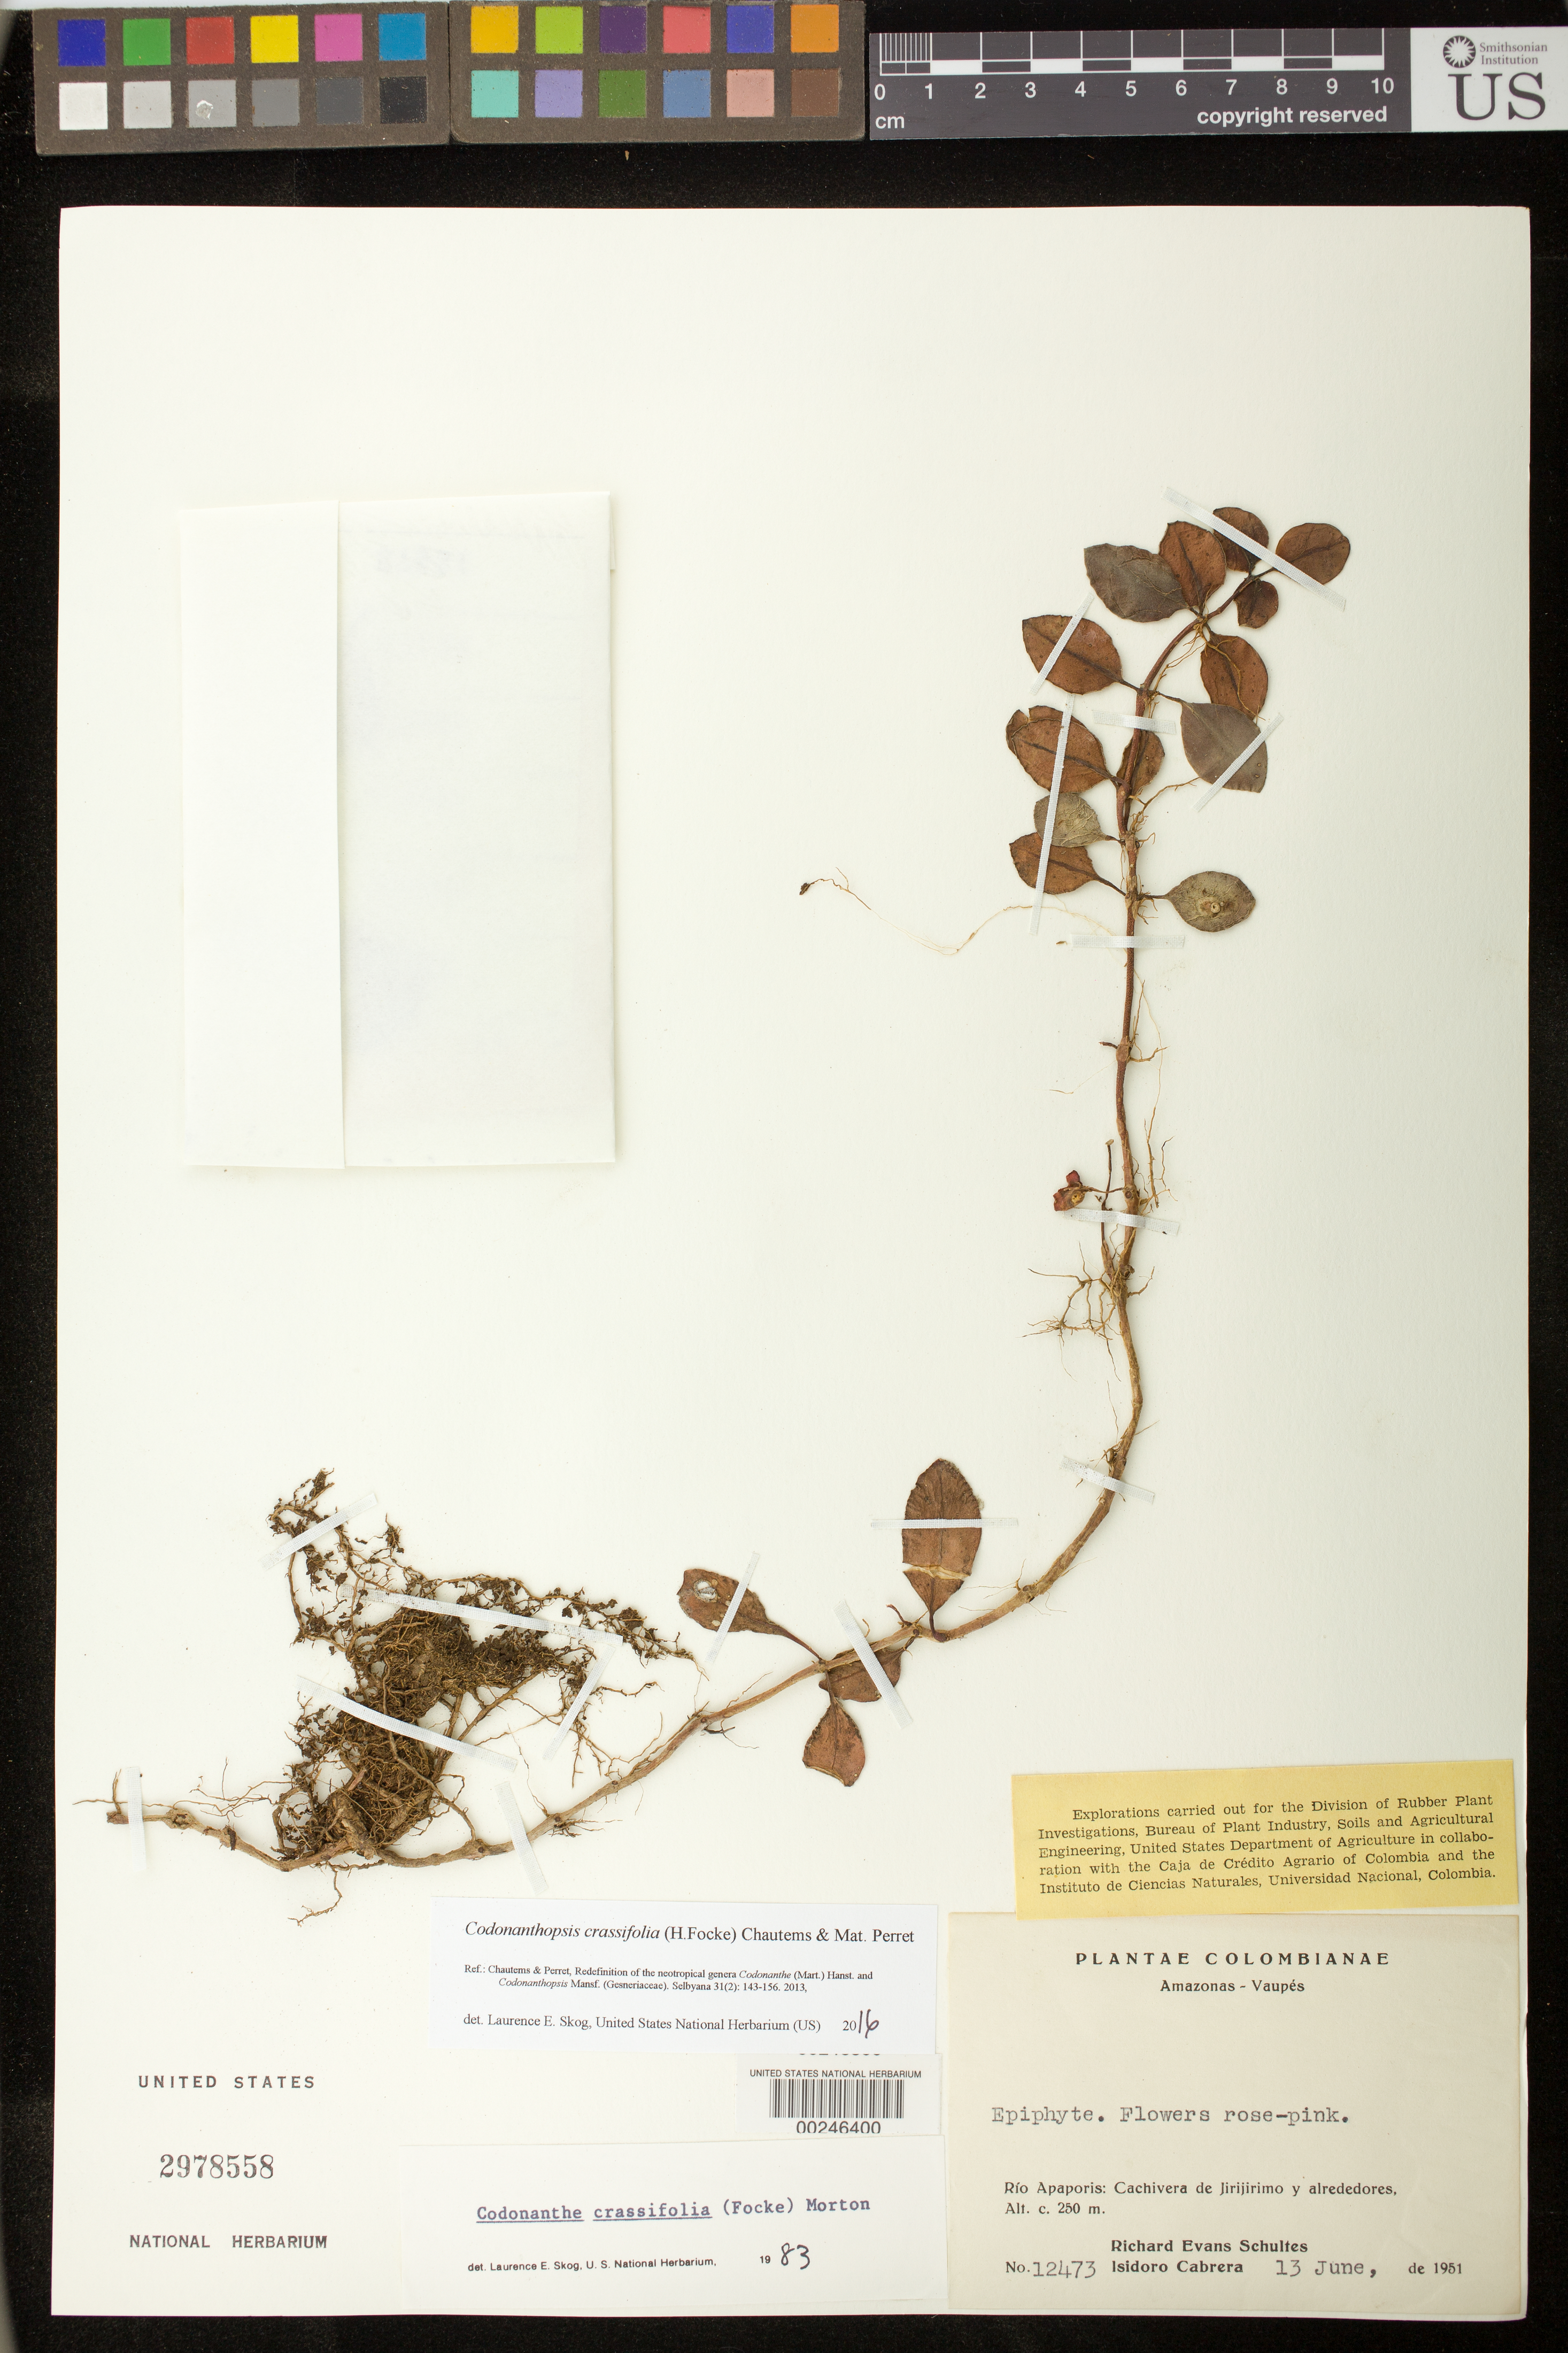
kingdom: Plantae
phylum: Tracheophyta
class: Magnoliopsida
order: Lamiales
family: Gesneriaceae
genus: Codonanthopsis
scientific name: Codonanthopsis crassifolia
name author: (H. Focke) Chautems & Mat.Perret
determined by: Skog, Laurence E.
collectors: R. E. Schultes & I. Cabrera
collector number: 12473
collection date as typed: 13 Jun 1951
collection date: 1951-06-13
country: Colombia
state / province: Amazônas / Vaupés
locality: Rio Apaporis, Cachivera de Jirijirimo and environs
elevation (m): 250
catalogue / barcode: US 2978558